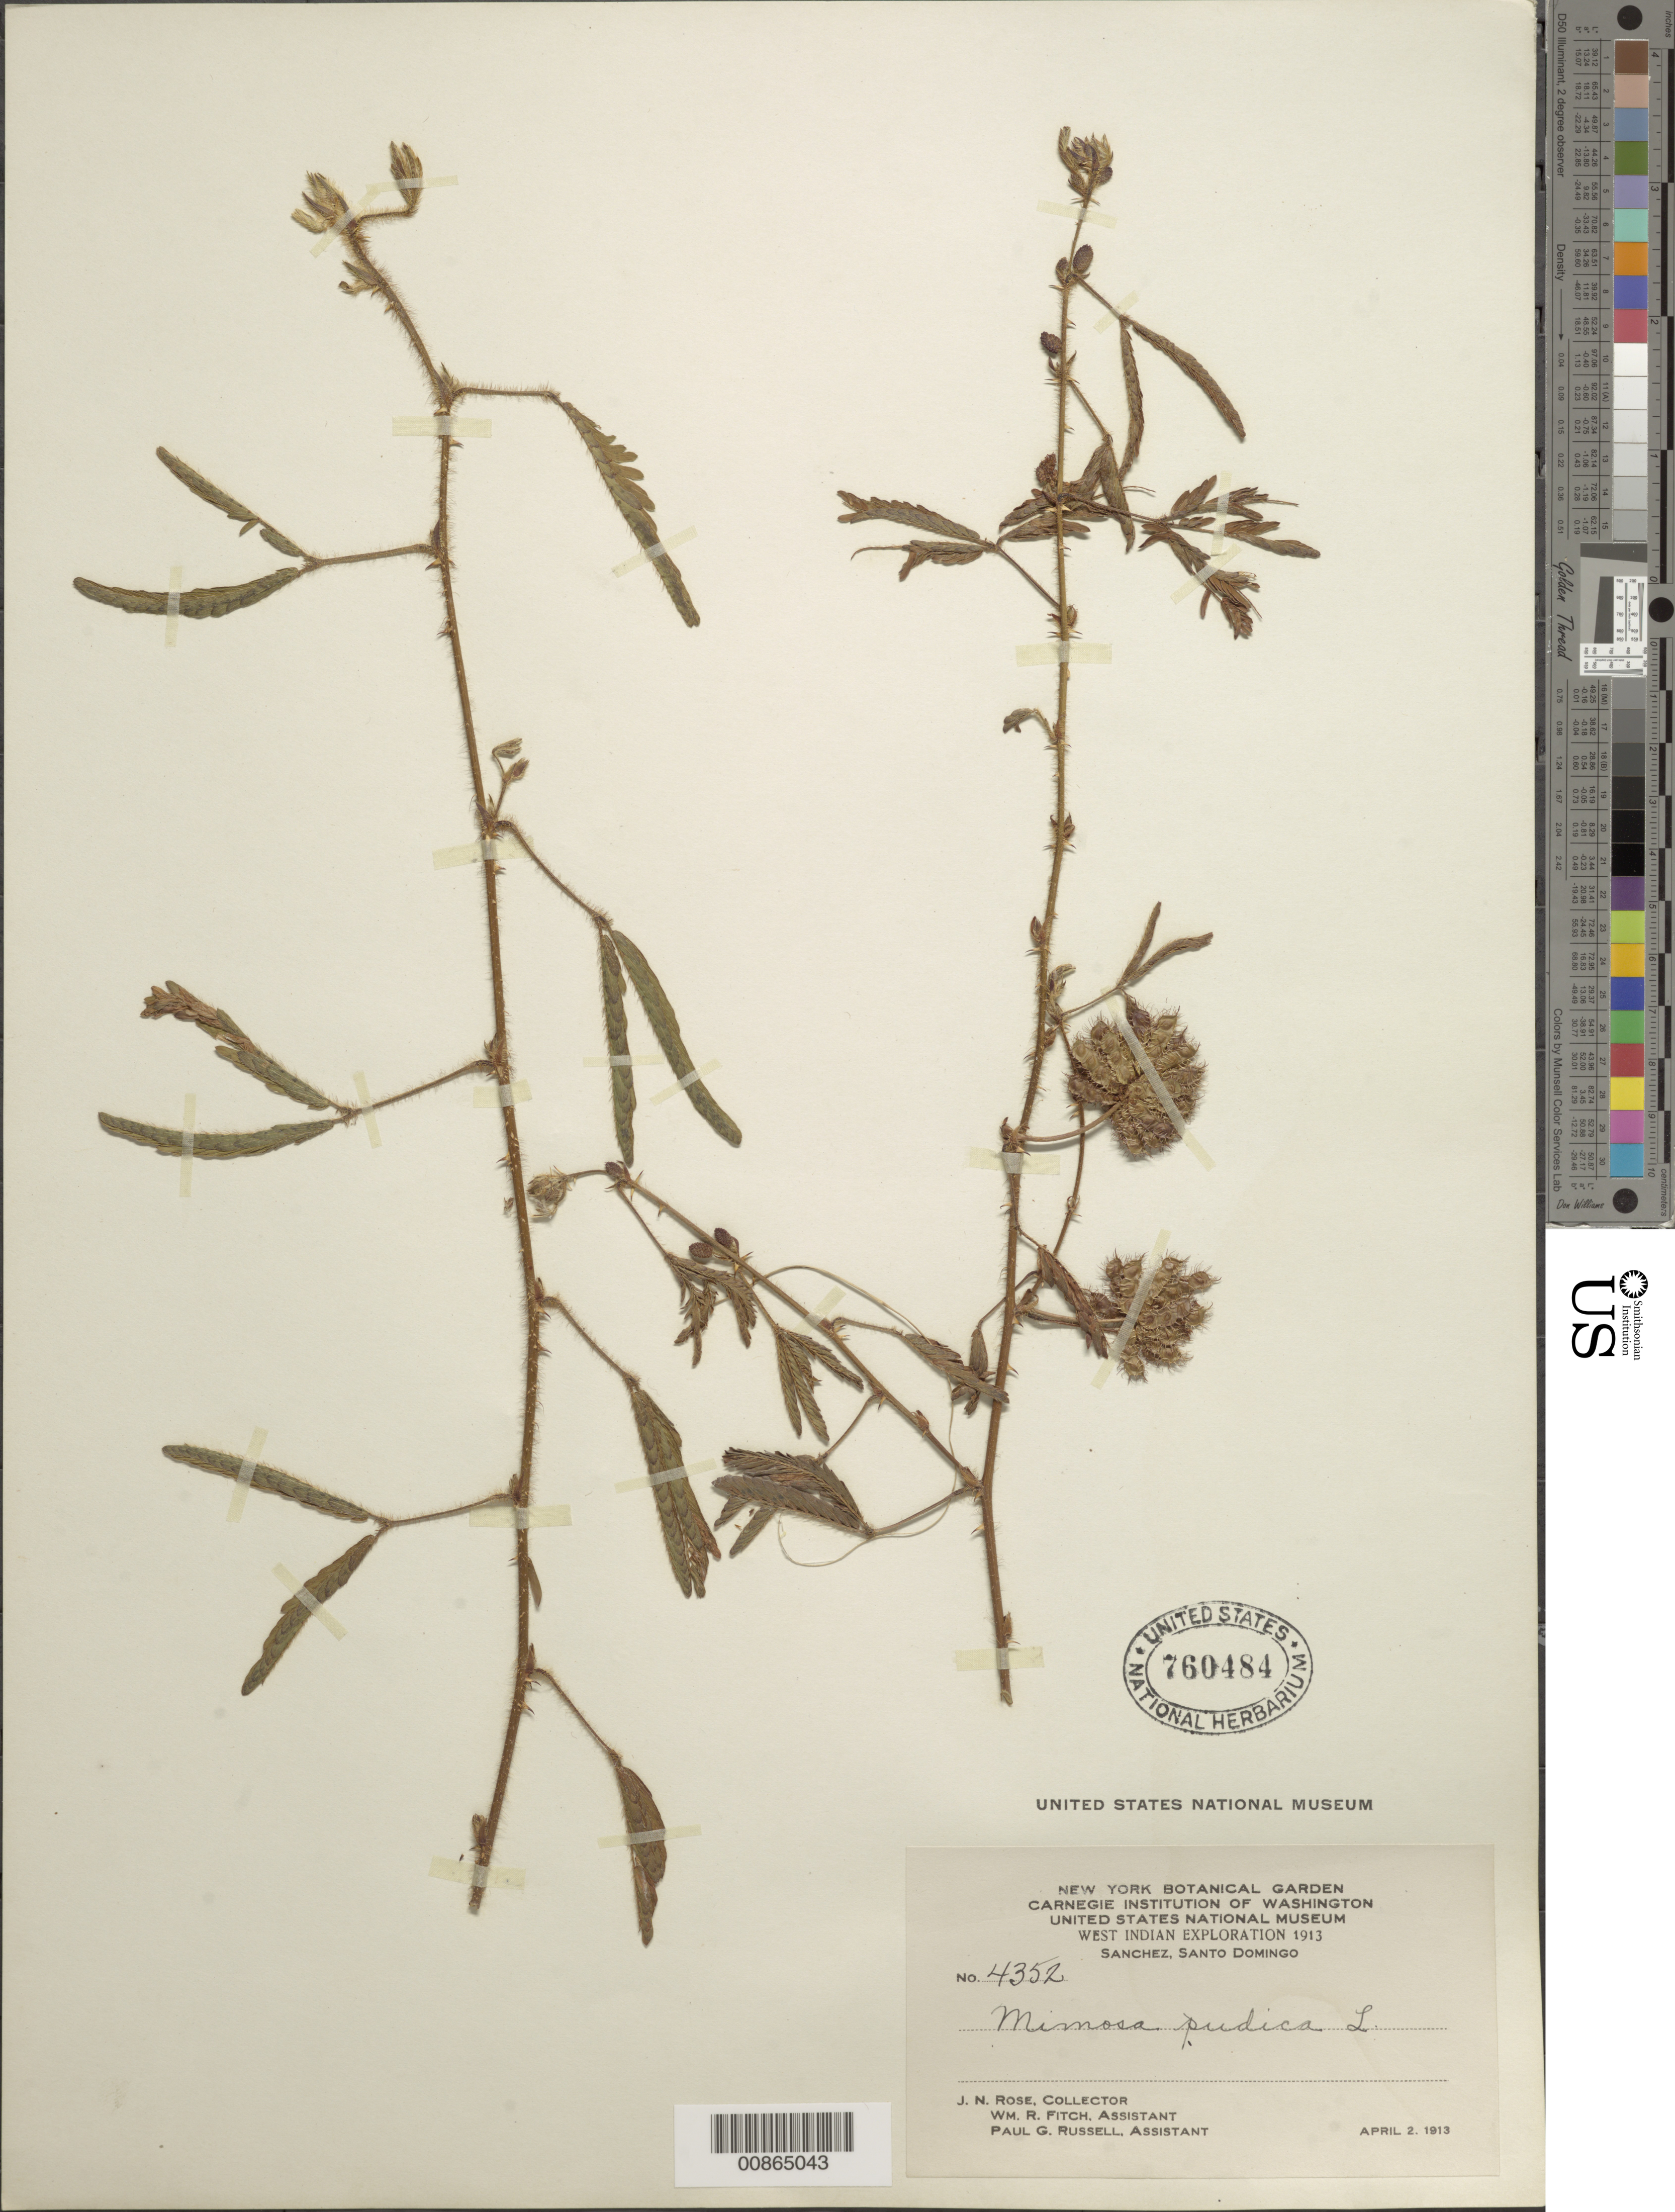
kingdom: Plantae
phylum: Tracheophyta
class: Magnoliopsida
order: Fabales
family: Fabaceae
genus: Mimosa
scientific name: Mimosa pudica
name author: L.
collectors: J. N. Rose, W. R. Fitch & P. G. Russell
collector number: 4352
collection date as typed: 02 Apr 1913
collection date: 1913-04-02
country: Dominican Republic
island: Hispaniola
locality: Sanchez, Santo Domingo.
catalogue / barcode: US 760484